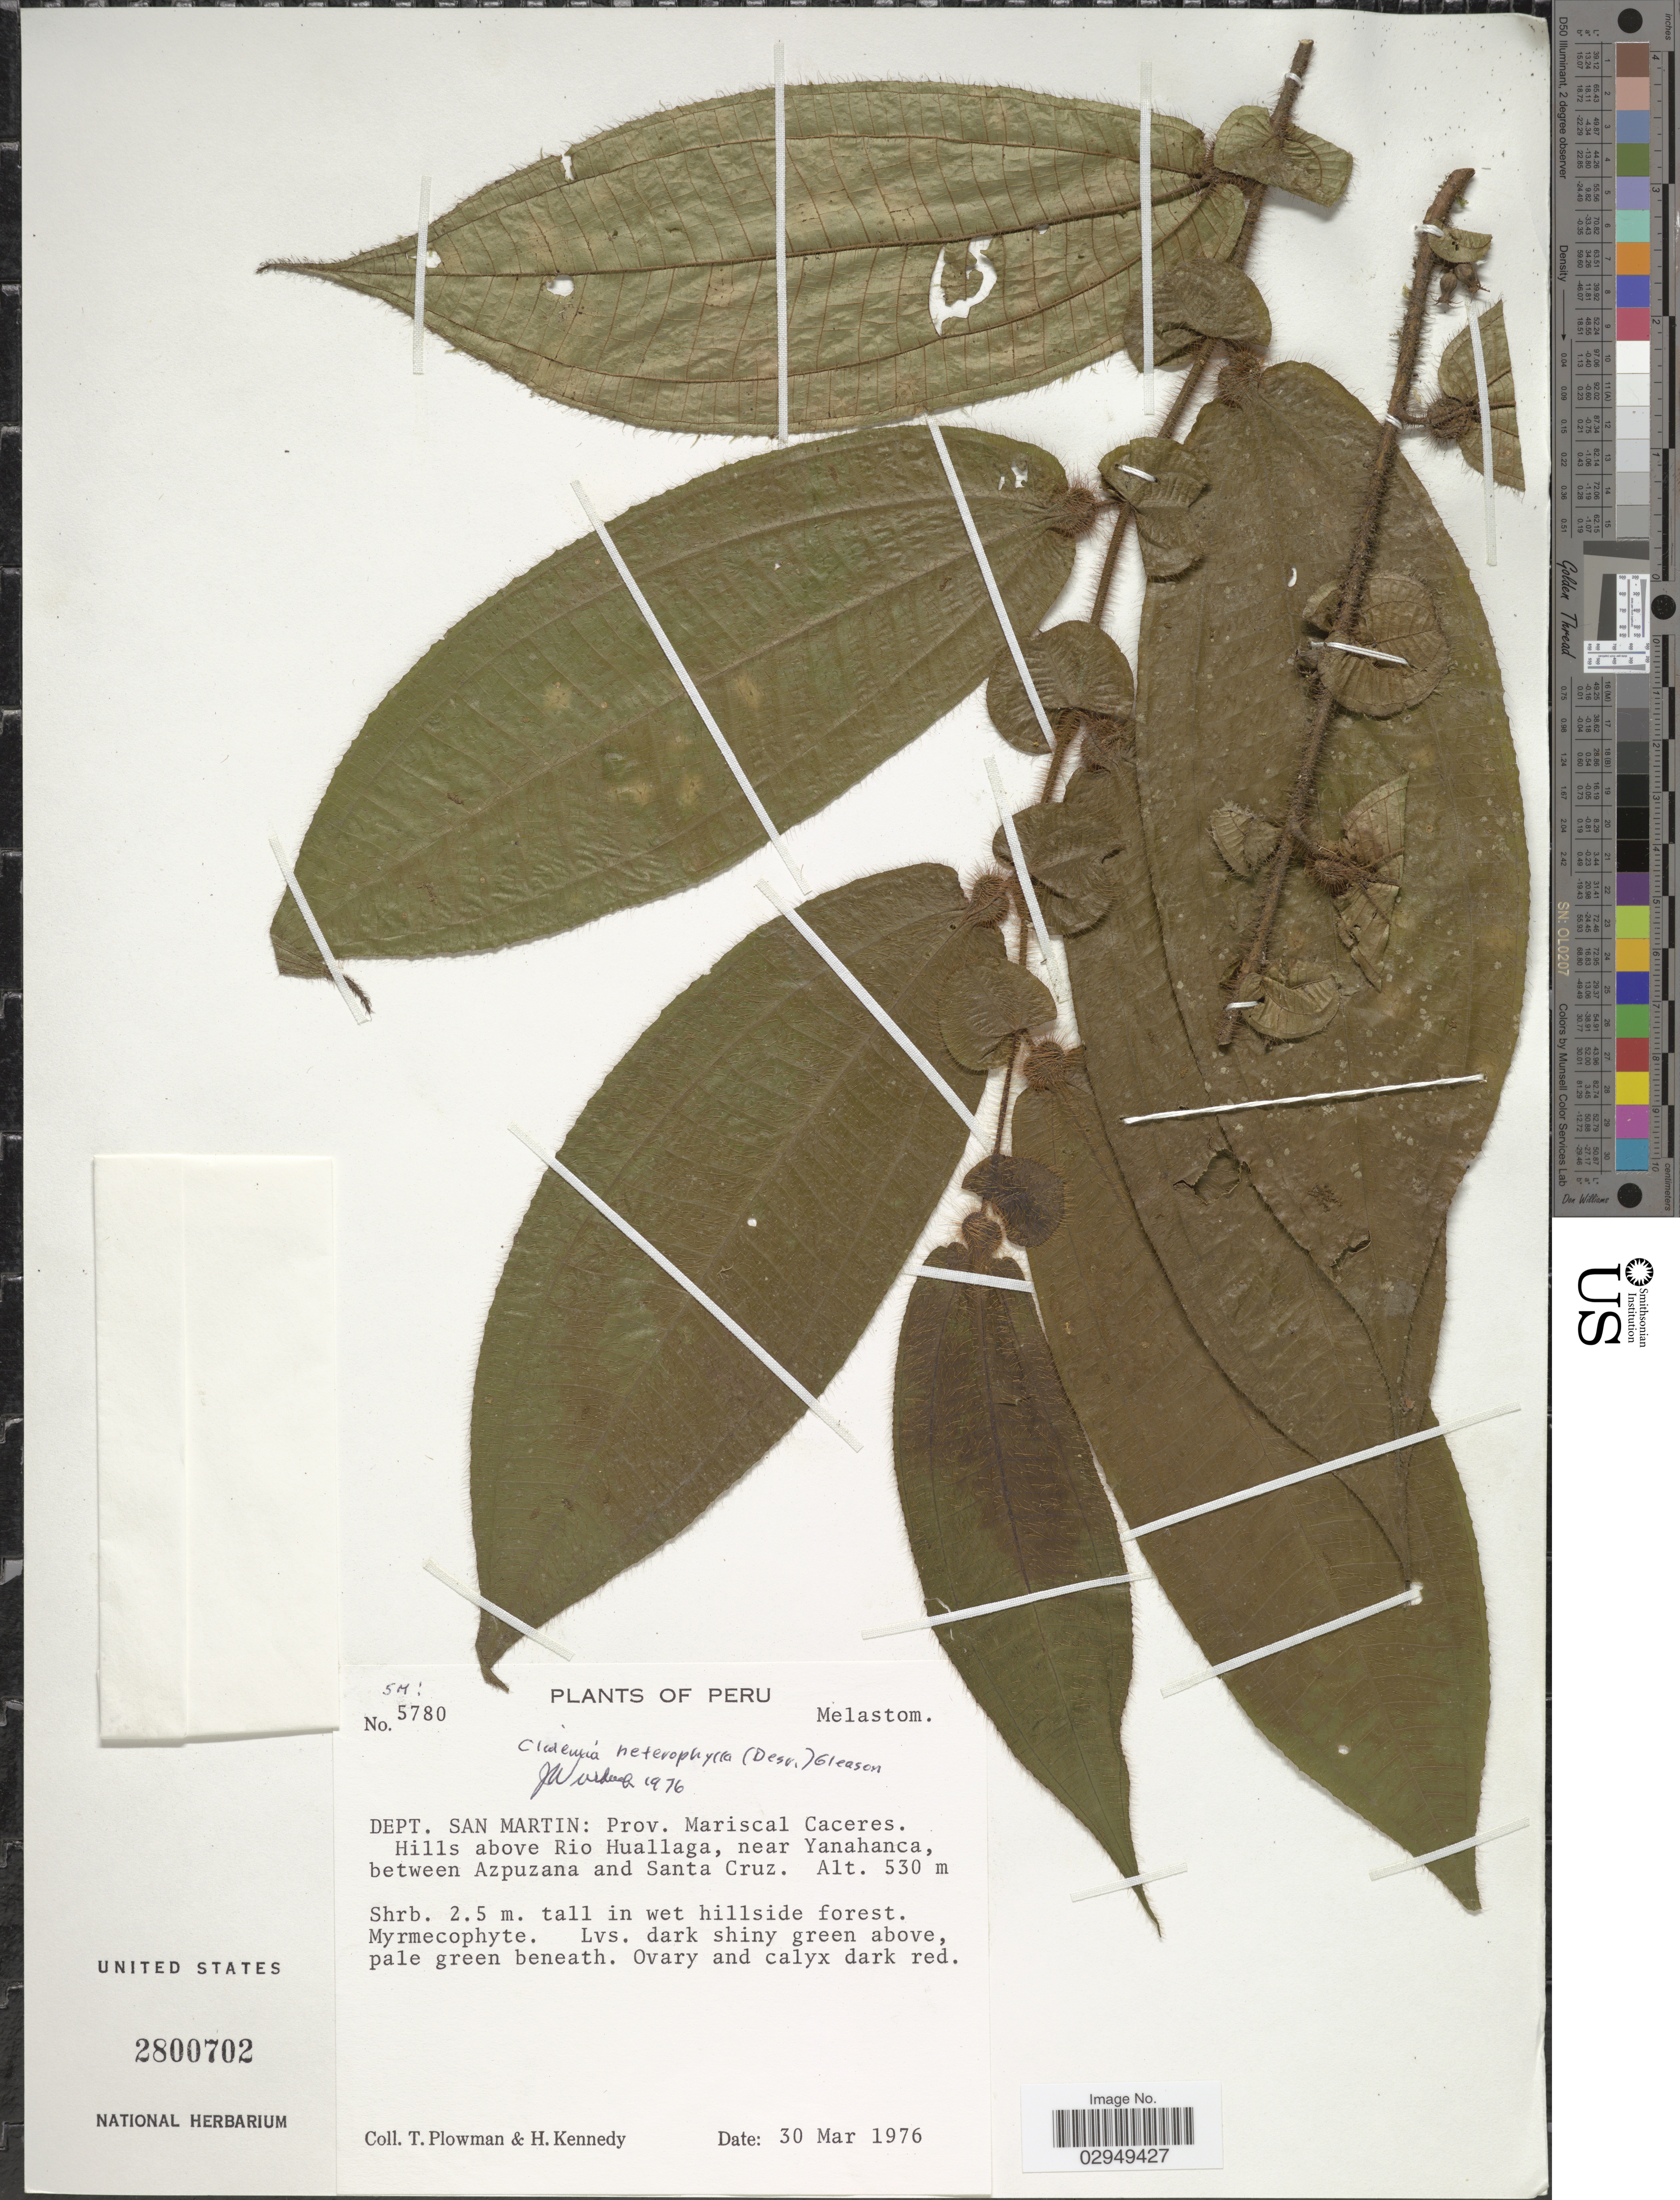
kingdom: Plantae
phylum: Tracheophyta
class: Magnoliopsida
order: Myrtales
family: Melastomataceae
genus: Clidemia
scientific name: Clidemia heterophylla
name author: Steud.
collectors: T. Plowman & H. Kennedy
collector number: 5780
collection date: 1976-03-30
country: Peru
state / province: San Martín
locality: Dept. San Martin: Prov. Mariscal Caceres. Hills above Rio Huallaga, near Yanahanca, between Azpuzana and Santa Cruz.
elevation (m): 530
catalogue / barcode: US 2800702